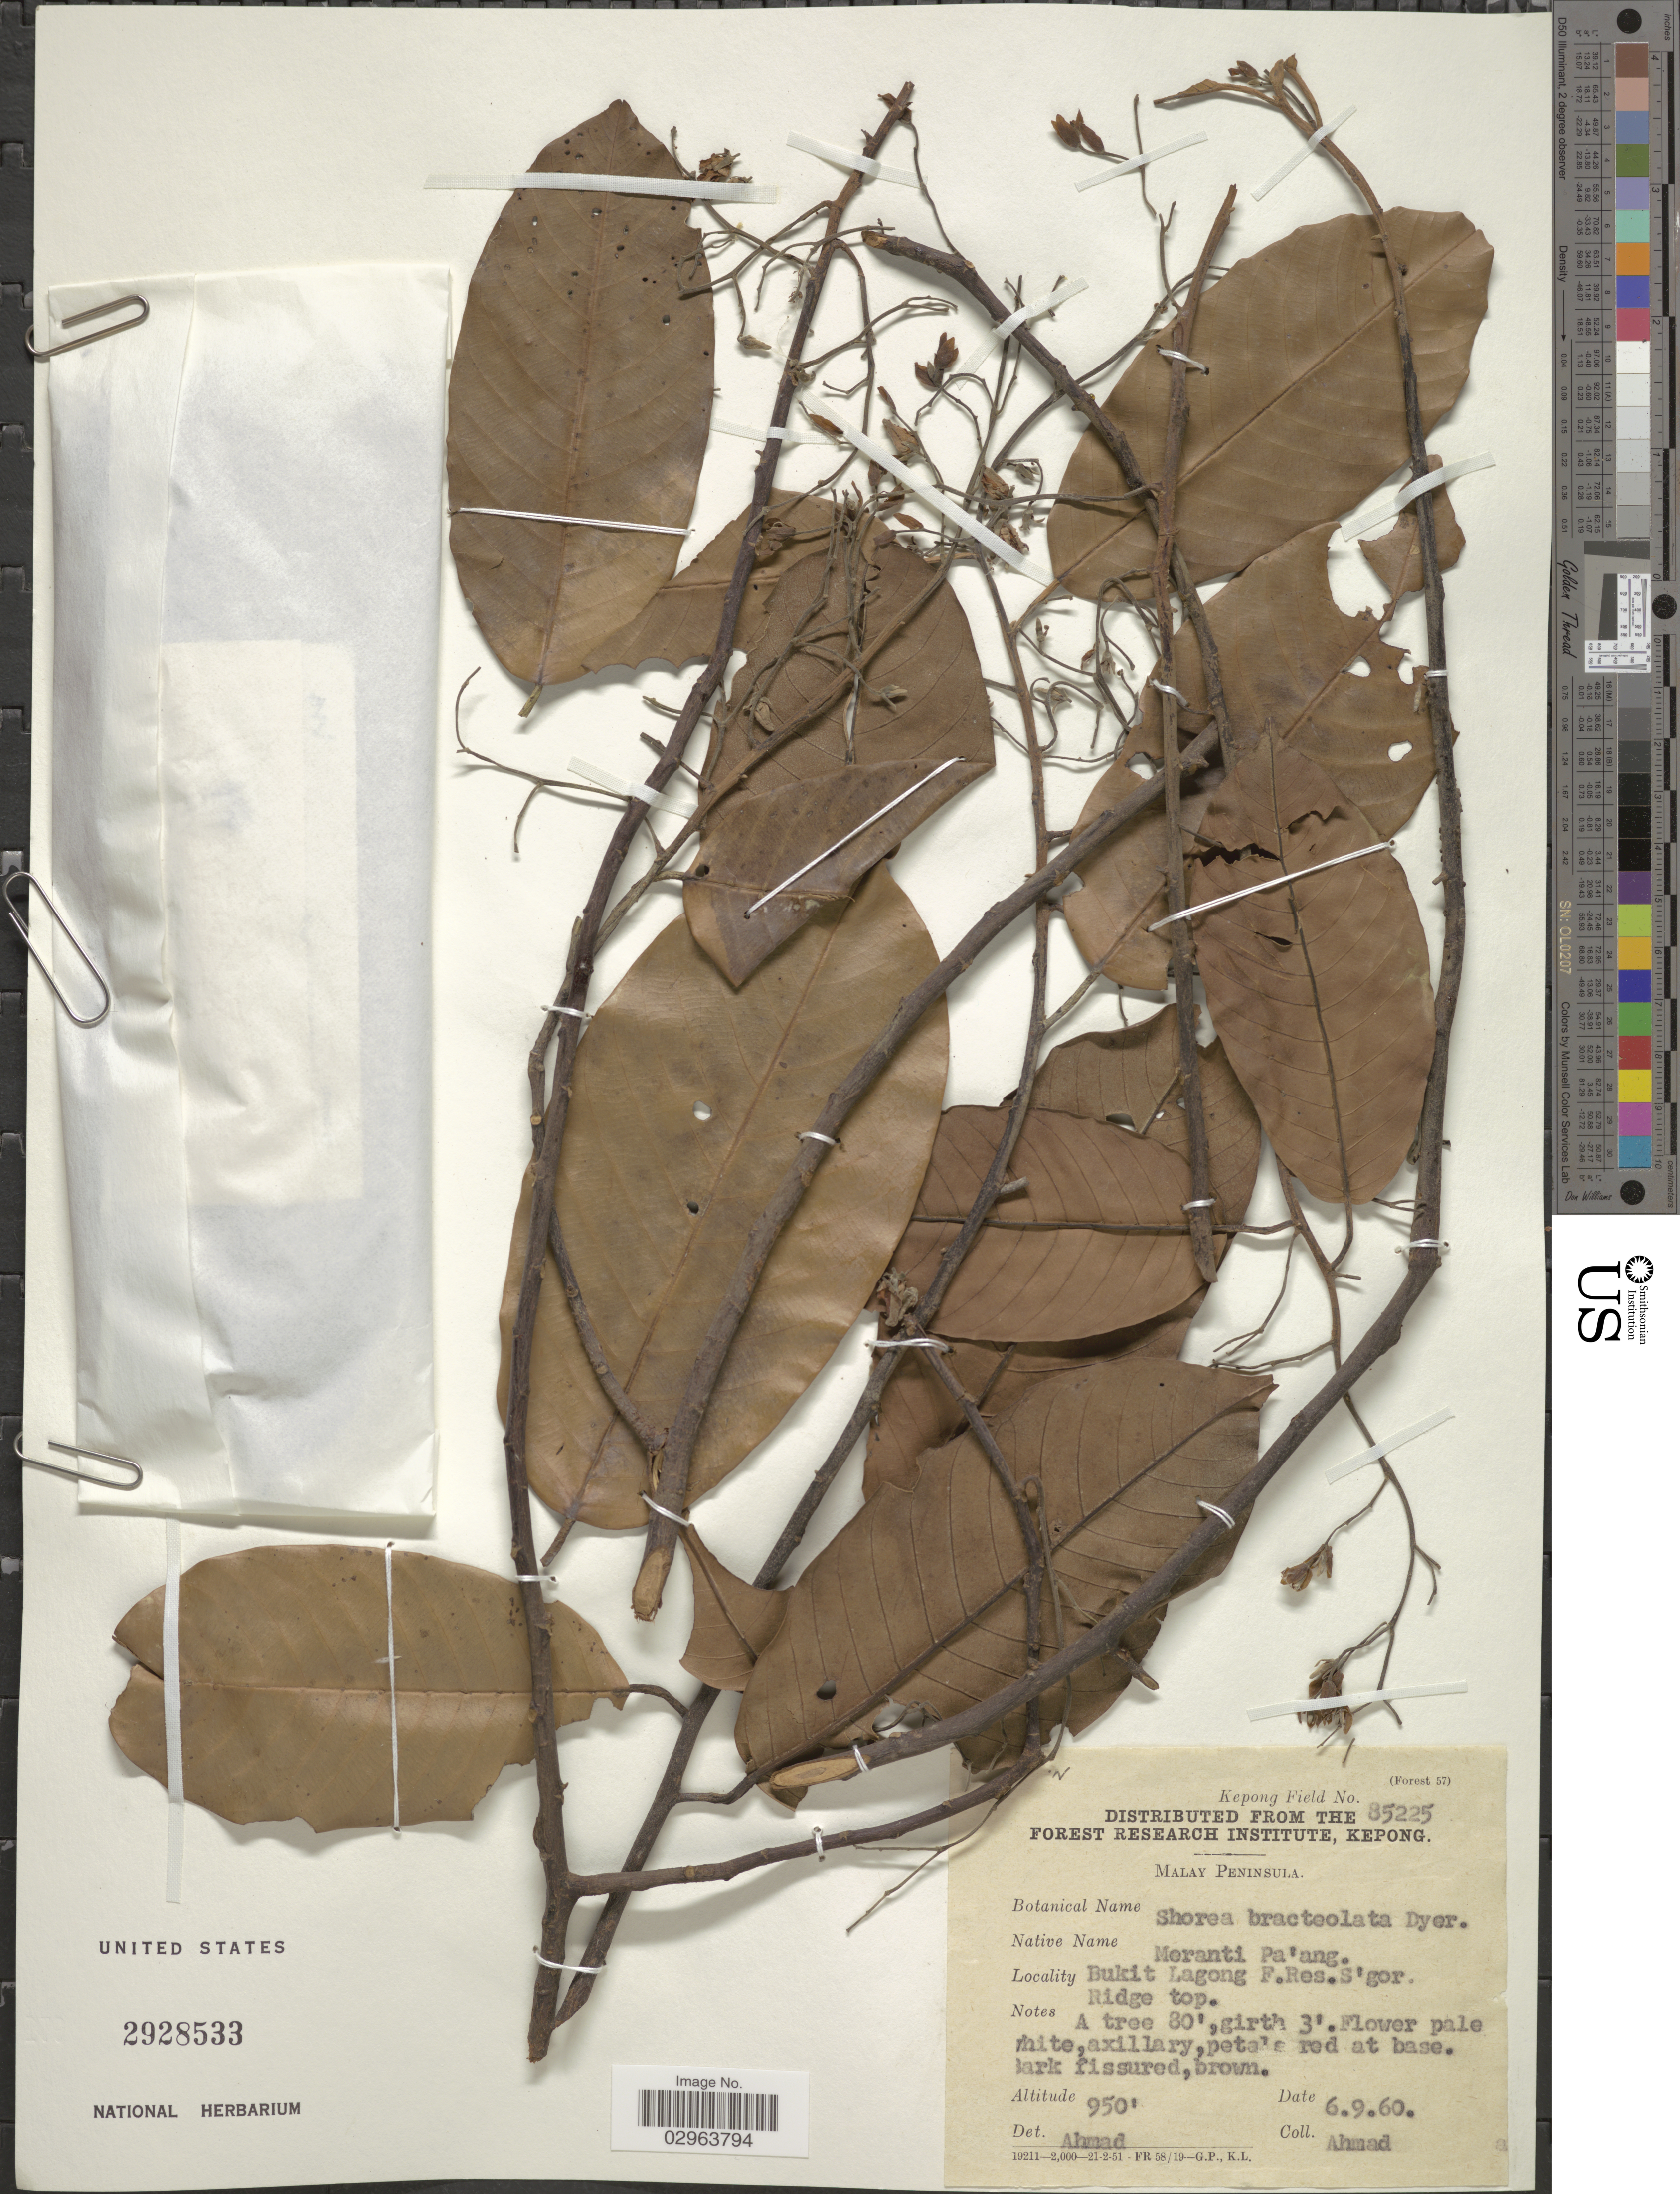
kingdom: Plantae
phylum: Tracheophyta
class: Magnoliopsida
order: Malvales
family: Dipterocarpaceae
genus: Anthoshorea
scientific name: Anthoshorea bracteolata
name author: (Dyer) P.S. Ashton & J. Heck.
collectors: -. Ahmad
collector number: Kepong Field 85225?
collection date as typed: Transcribed d/m/y: 6/9/60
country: Malaysia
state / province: Selangor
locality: Malay Peninsula. Bukit Lagong F. Res. S'gor. Ridge top.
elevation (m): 290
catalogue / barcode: US 2928533